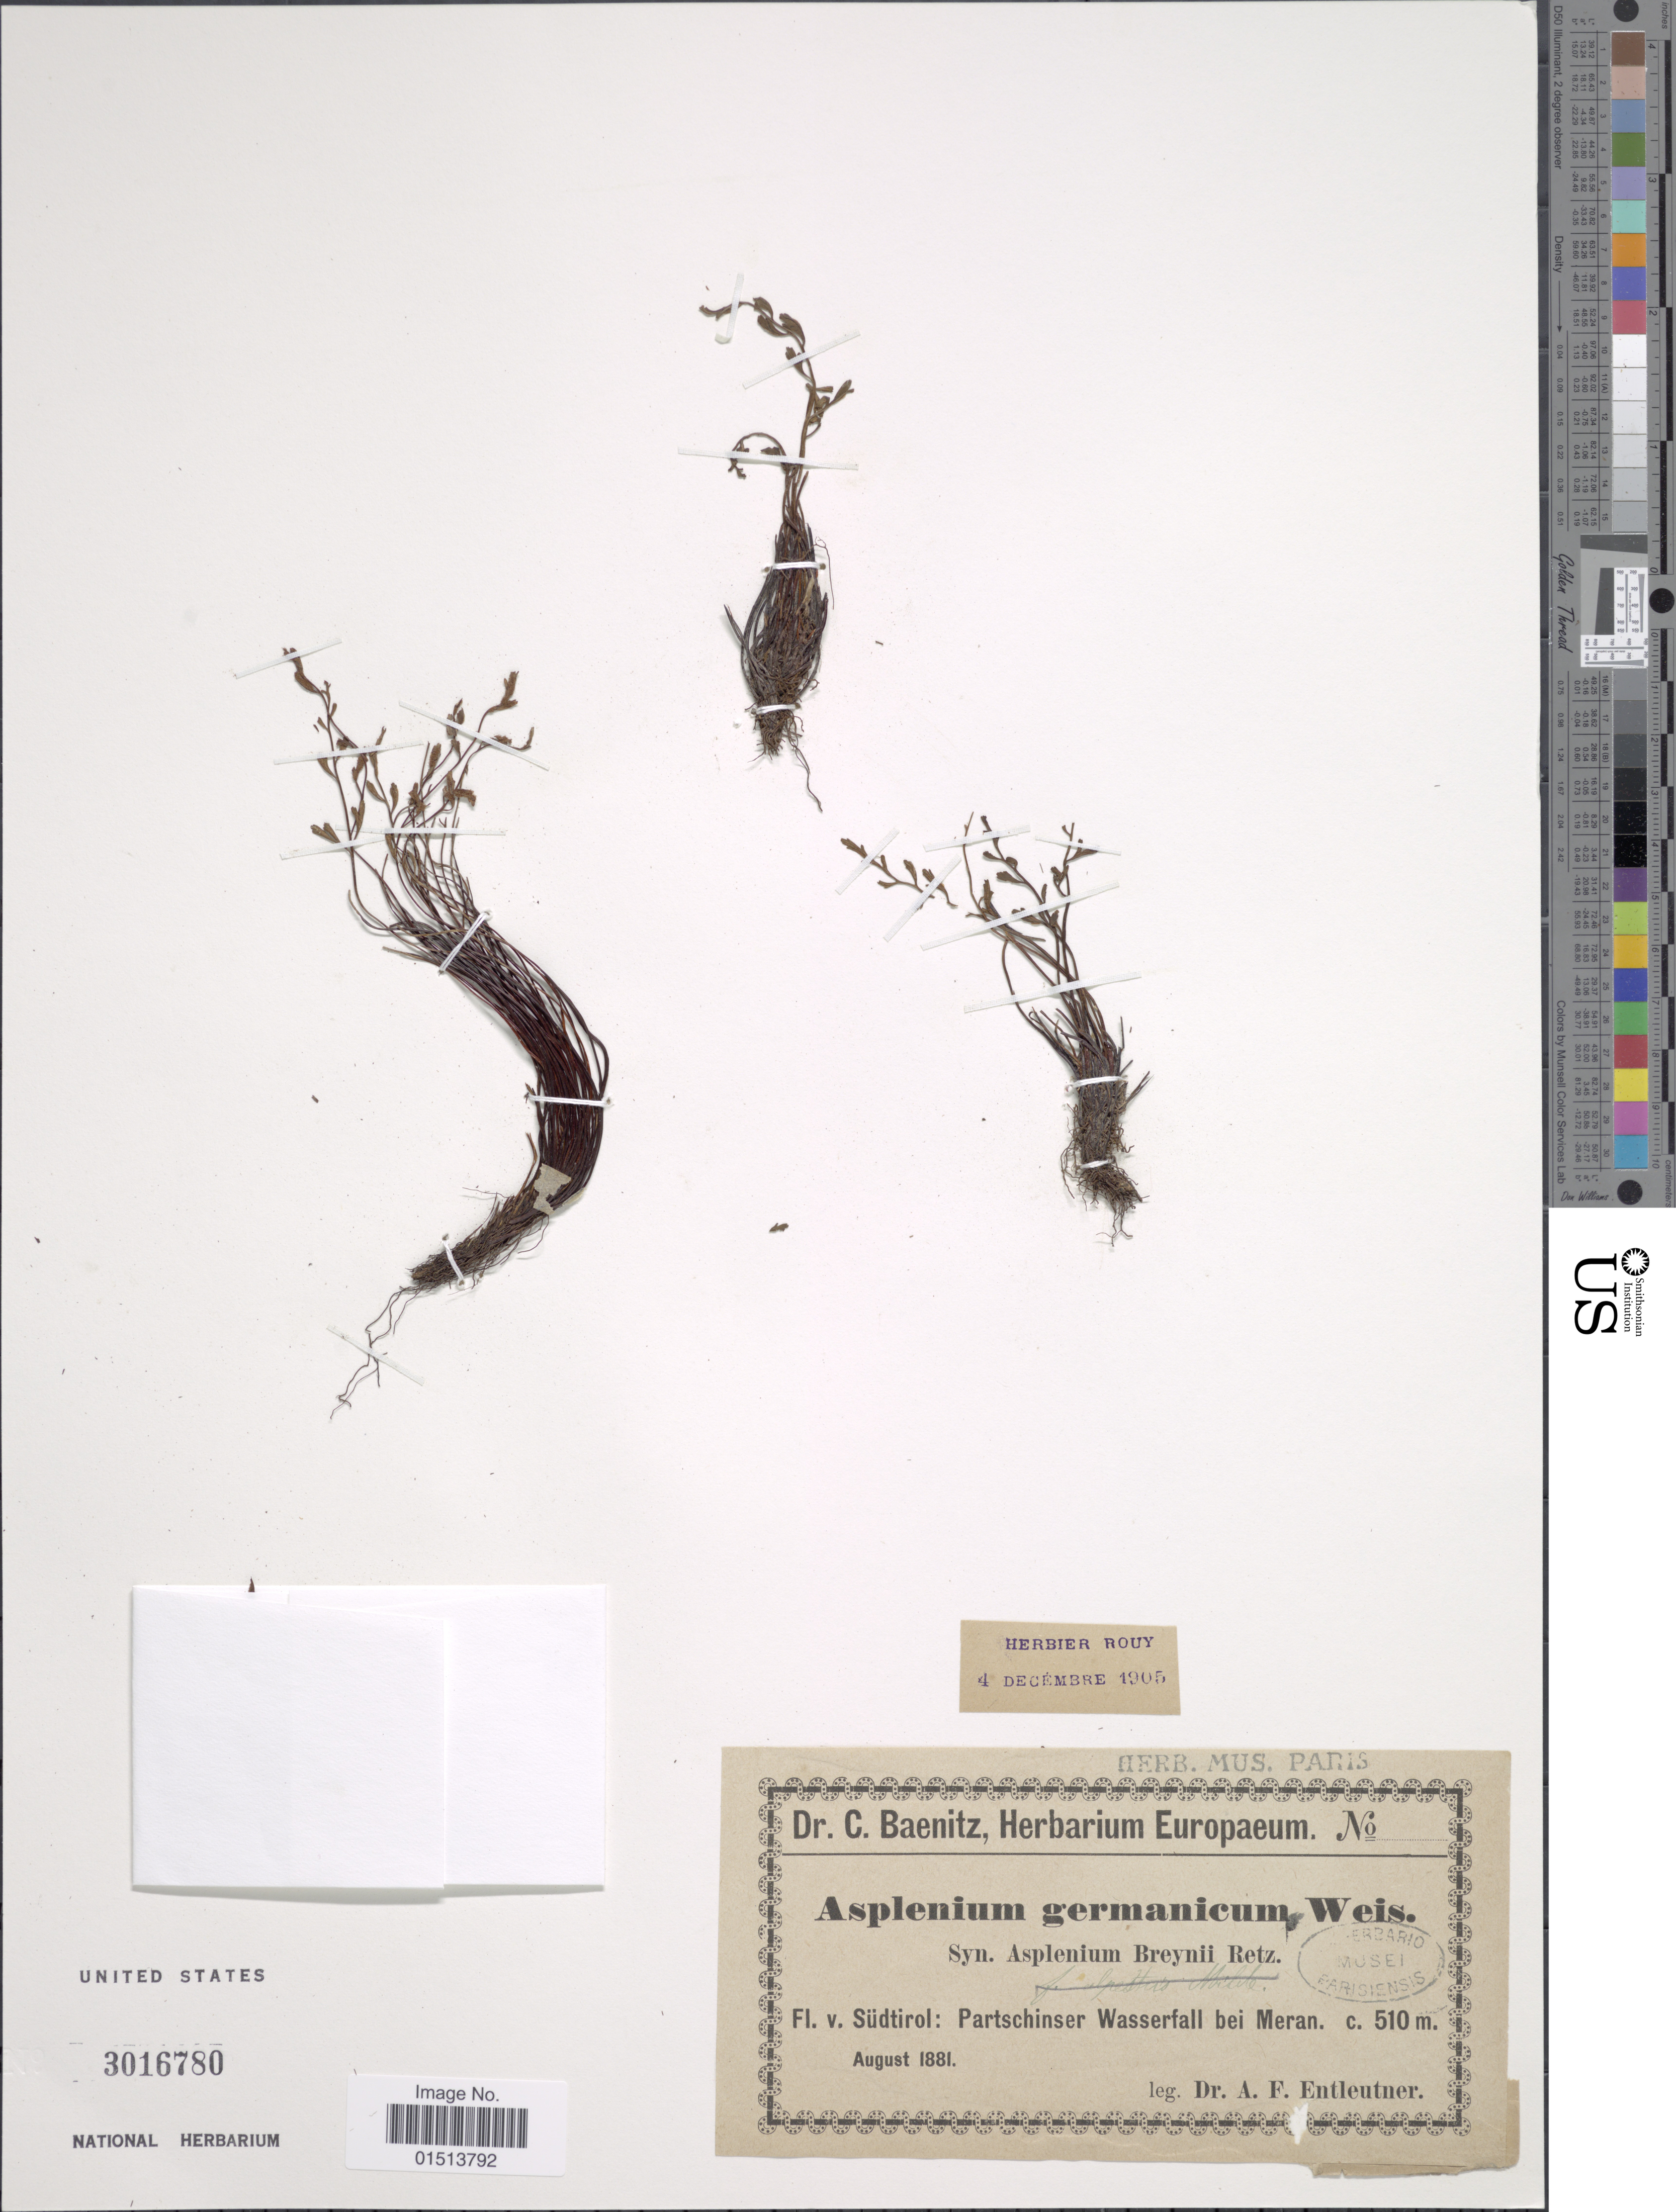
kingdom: Plantae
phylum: Tracheophyta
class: Polypodiopsida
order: Polypodiales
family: Aspleniaceae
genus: Asplenium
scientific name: Asplenium germanicum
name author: Weis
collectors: A. Entleutner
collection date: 1881-08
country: Austria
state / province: Tirol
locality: Südtirol: Partschinser Wasserfall bei Meran.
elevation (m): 510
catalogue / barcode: US 3016780